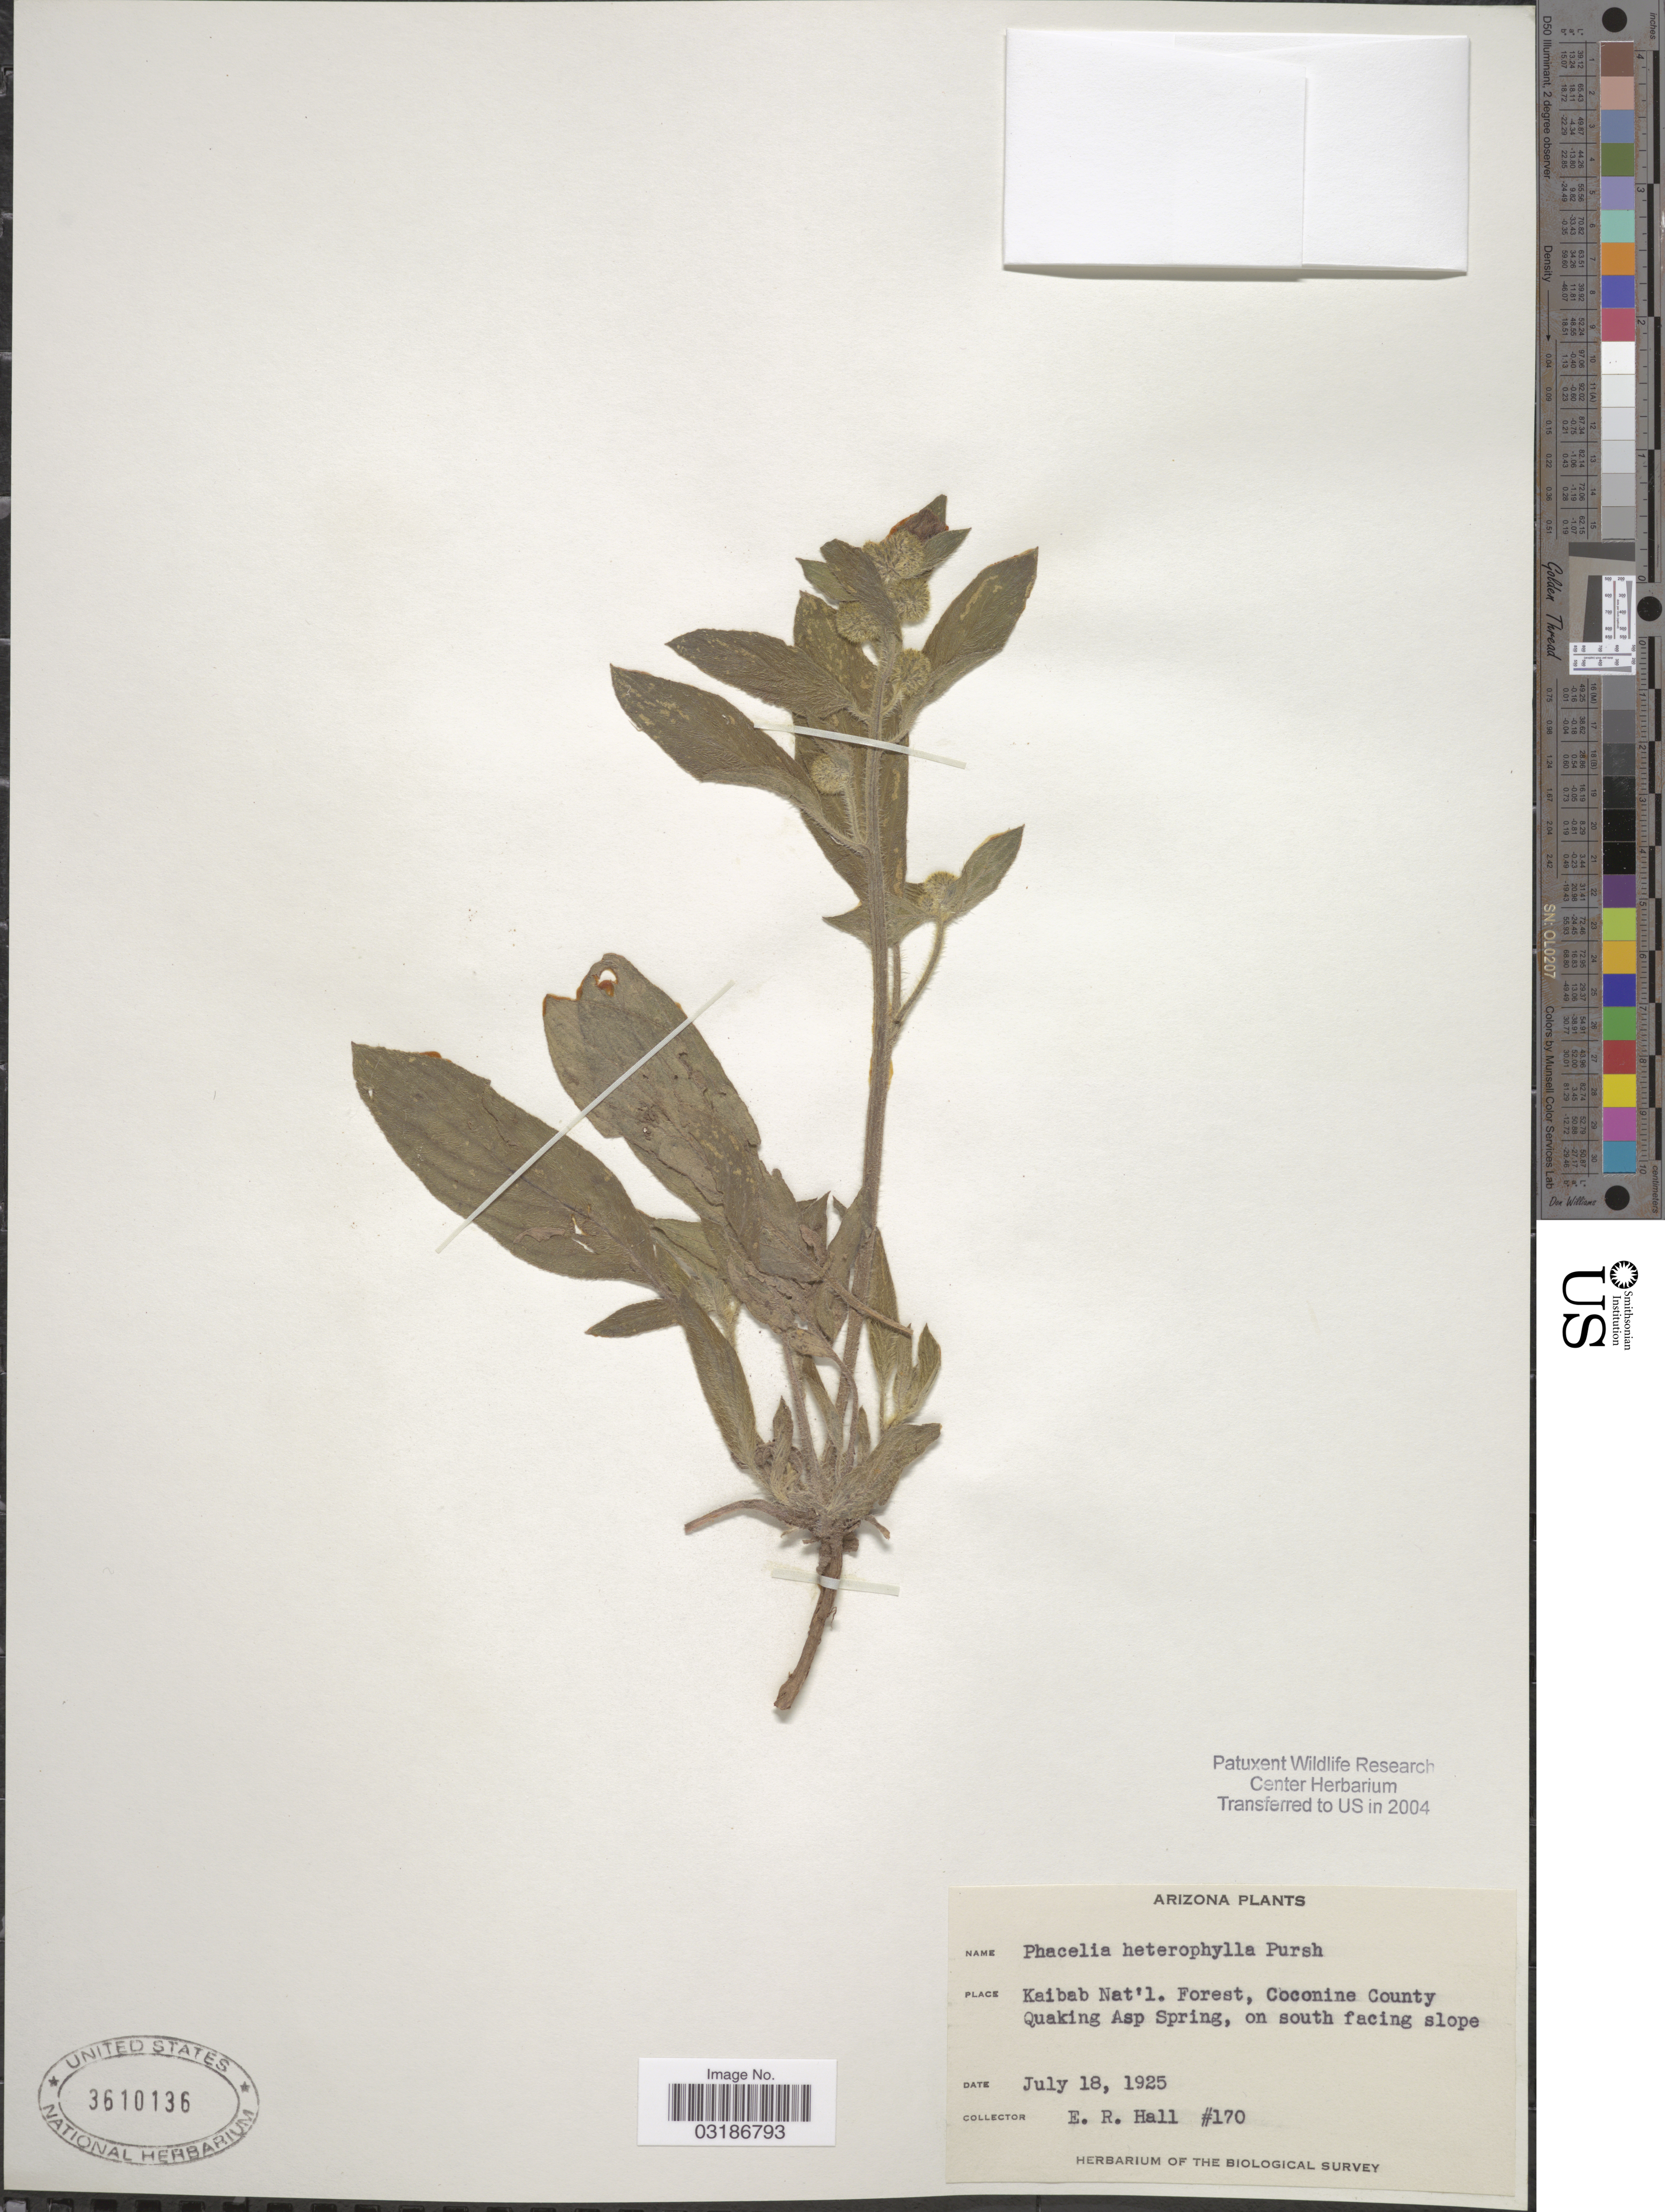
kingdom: Plantae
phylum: Tracheophyta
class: Magnoliopsida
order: Boraginales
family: Hydrophyllaceae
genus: Phacelia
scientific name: Phacelia heterophylla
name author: Pursh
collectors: E. Hall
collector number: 170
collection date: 1925-07-18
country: United States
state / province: Arizona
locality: Kaibab Nat'l. Forest, Coconine County. Quaking Asp Spring, on south facing slope.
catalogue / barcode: US 3610136